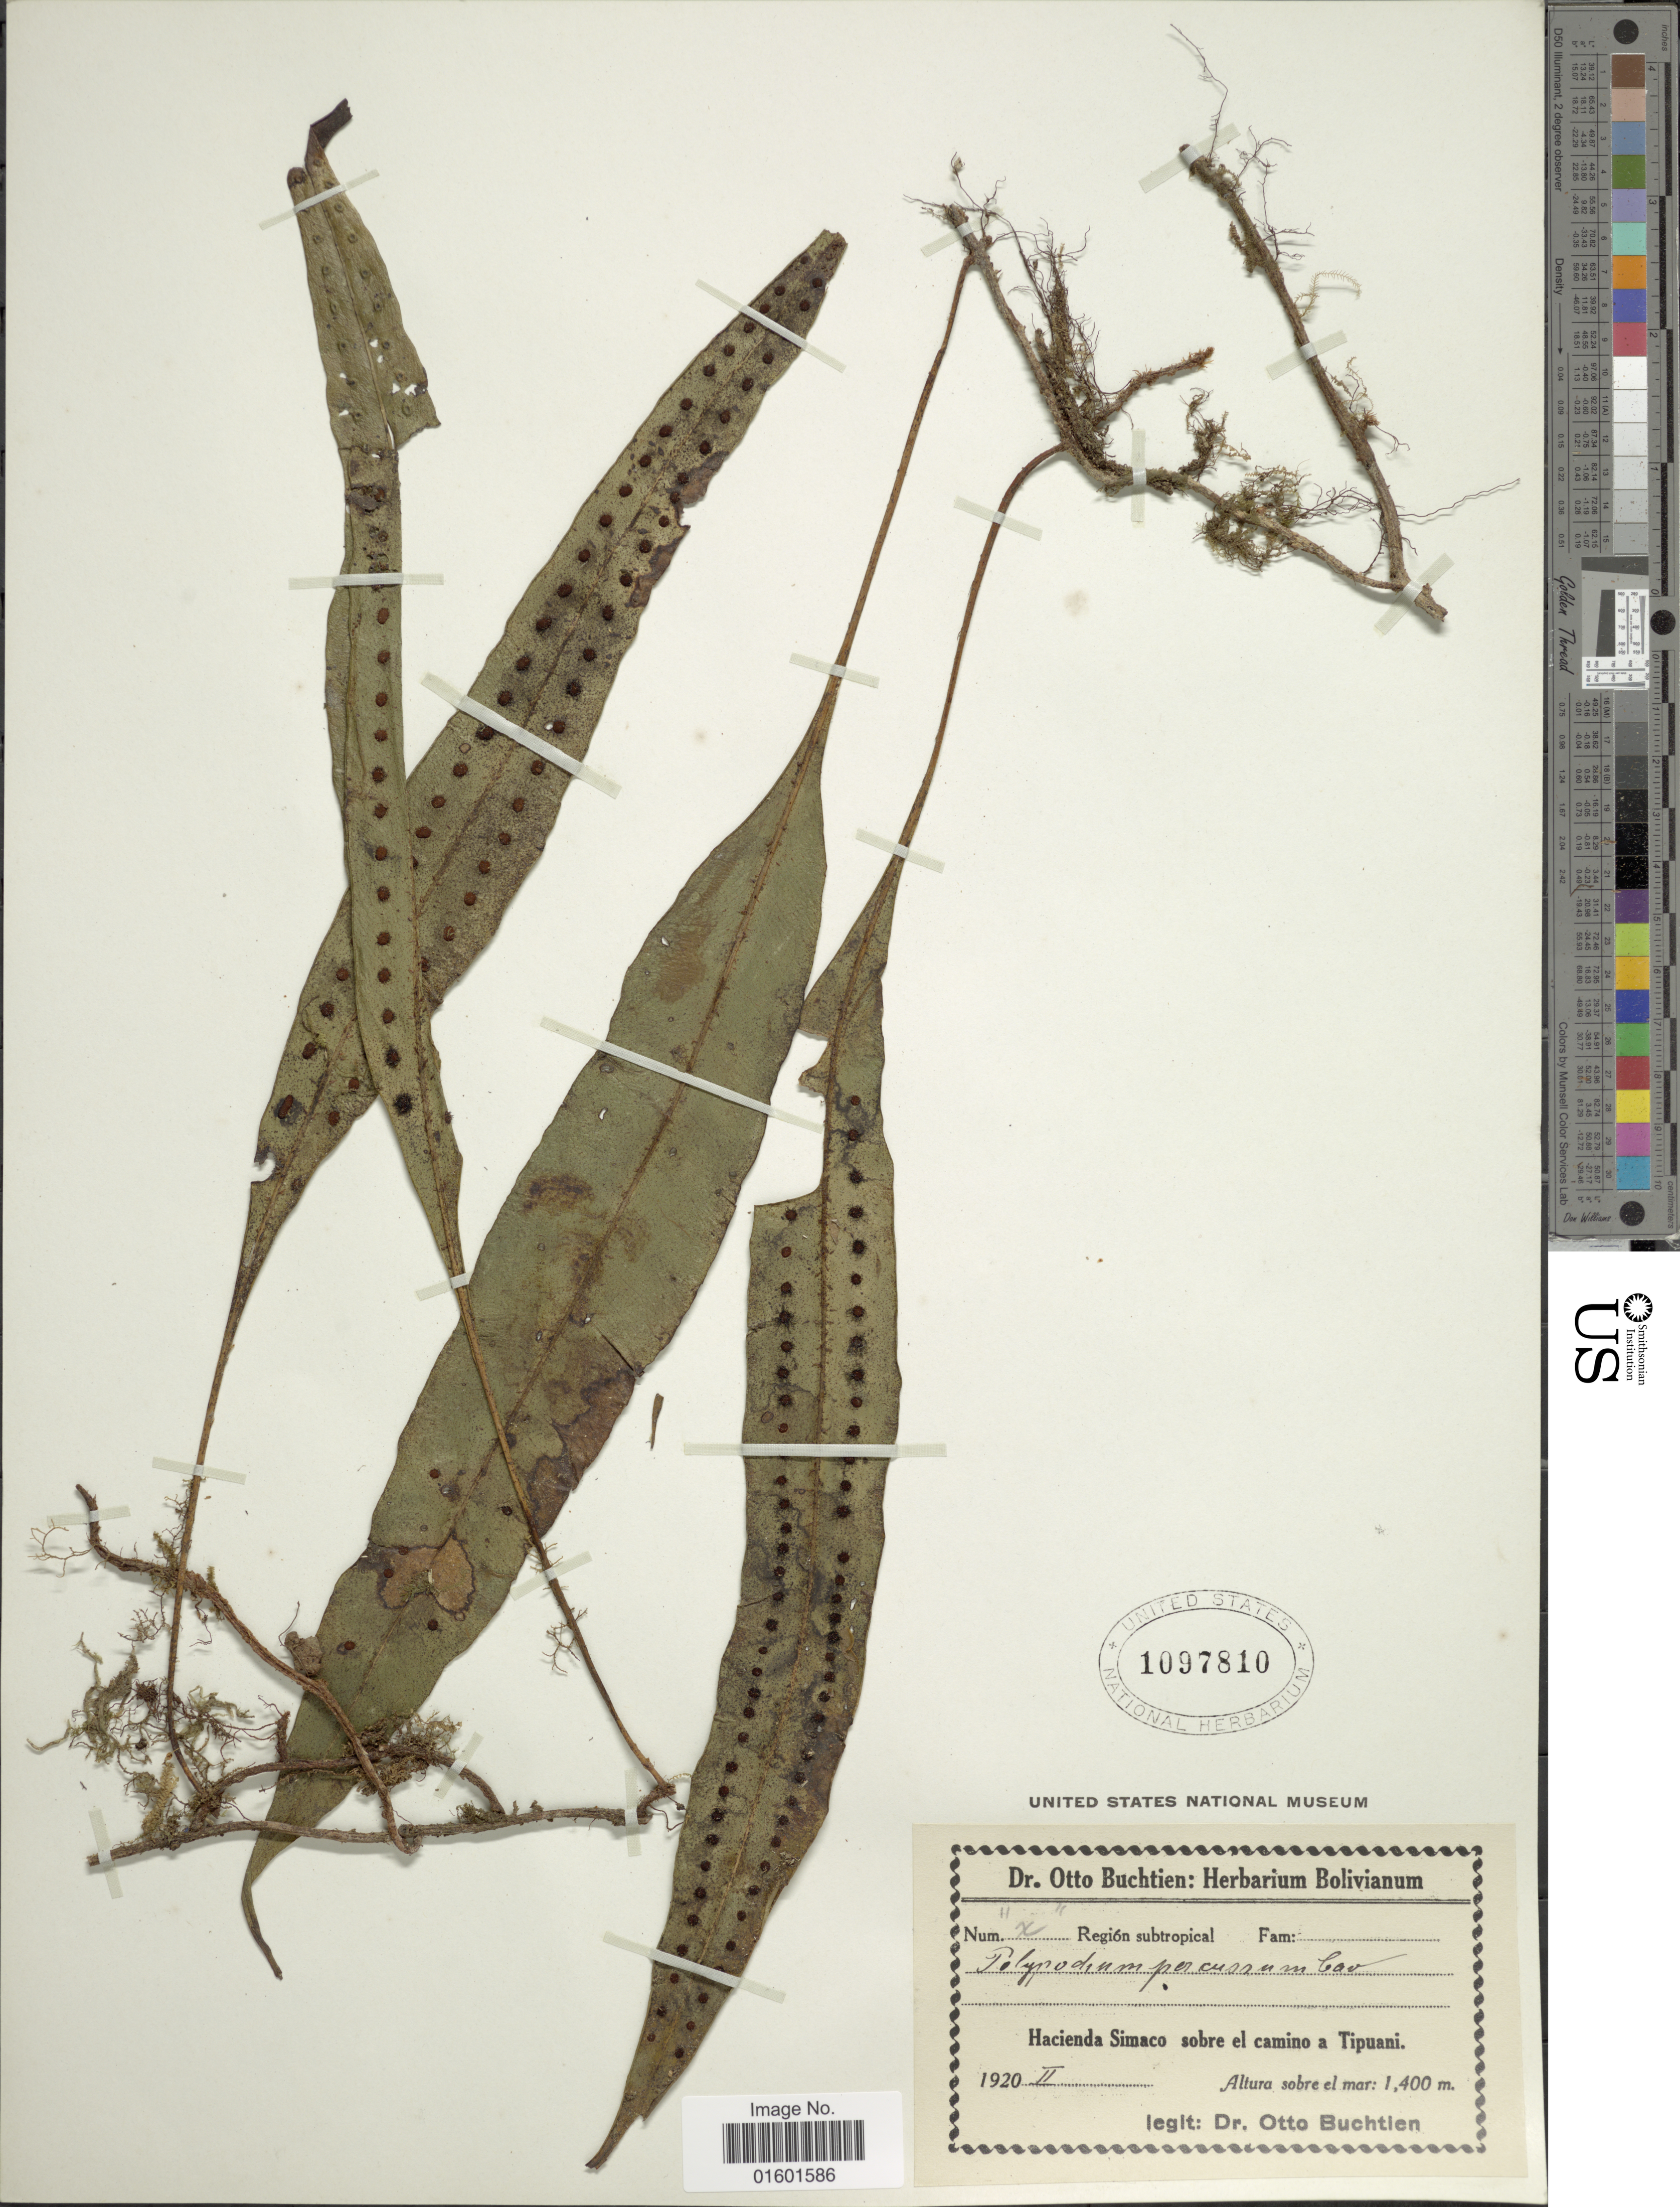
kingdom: Plantae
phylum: Tracheophyta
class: Polypodiopsida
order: Polypodiales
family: Polypodiaceae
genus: Microgramma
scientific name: Microgramma percussa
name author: (Cav.) de la Sota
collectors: O. Buchtien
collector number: X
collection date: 1920-02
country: Bolivia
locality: Region Subtropical, Hacienda Simaco sobre el camino a Tipuani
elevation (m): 1400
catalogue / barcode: US 1097810